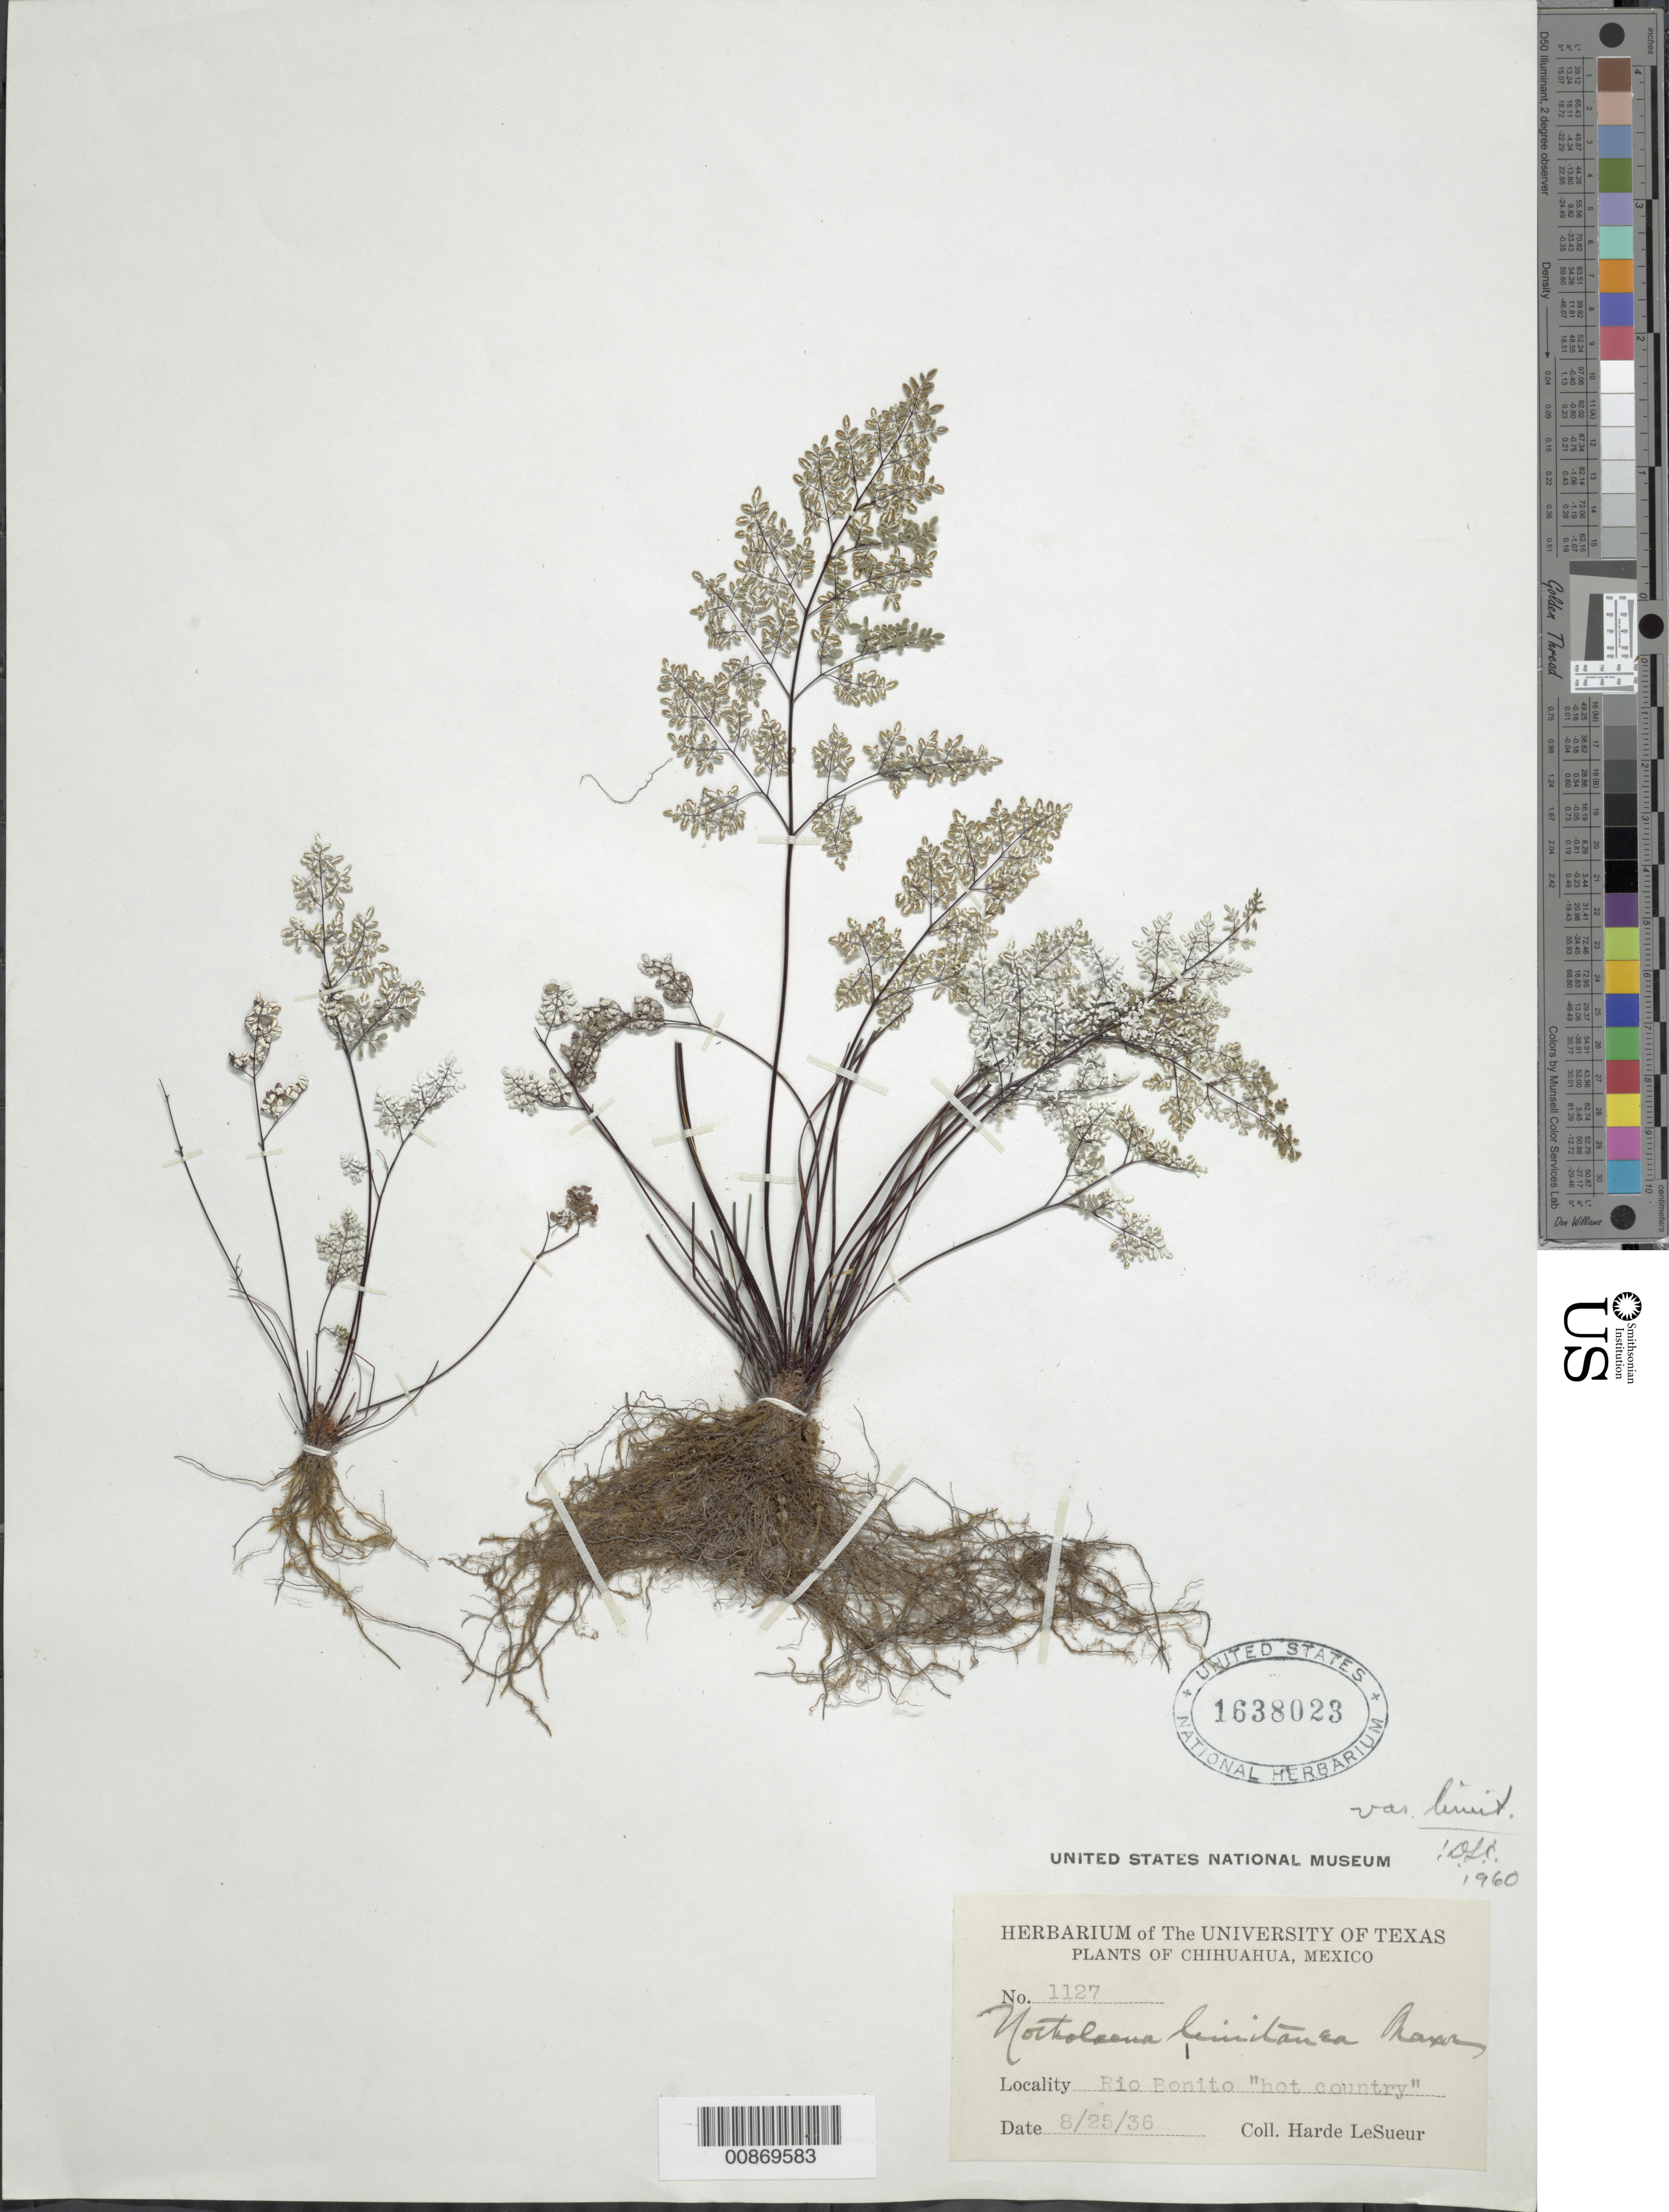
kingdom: Plantae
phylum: Tracheophyta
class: Polypodiopsida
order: Polypodiales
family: Pteridaceae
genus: Argyrochosma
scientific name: Argyrochosma limitanea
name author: (Maxon) Windham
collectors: D. H. LeSueur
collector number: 1127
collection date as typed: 25 Aug 1936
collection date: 1936-08-25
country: Mexico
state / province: Chihuahua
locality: Río Bonito, "hot country".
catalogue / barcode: US 1638023